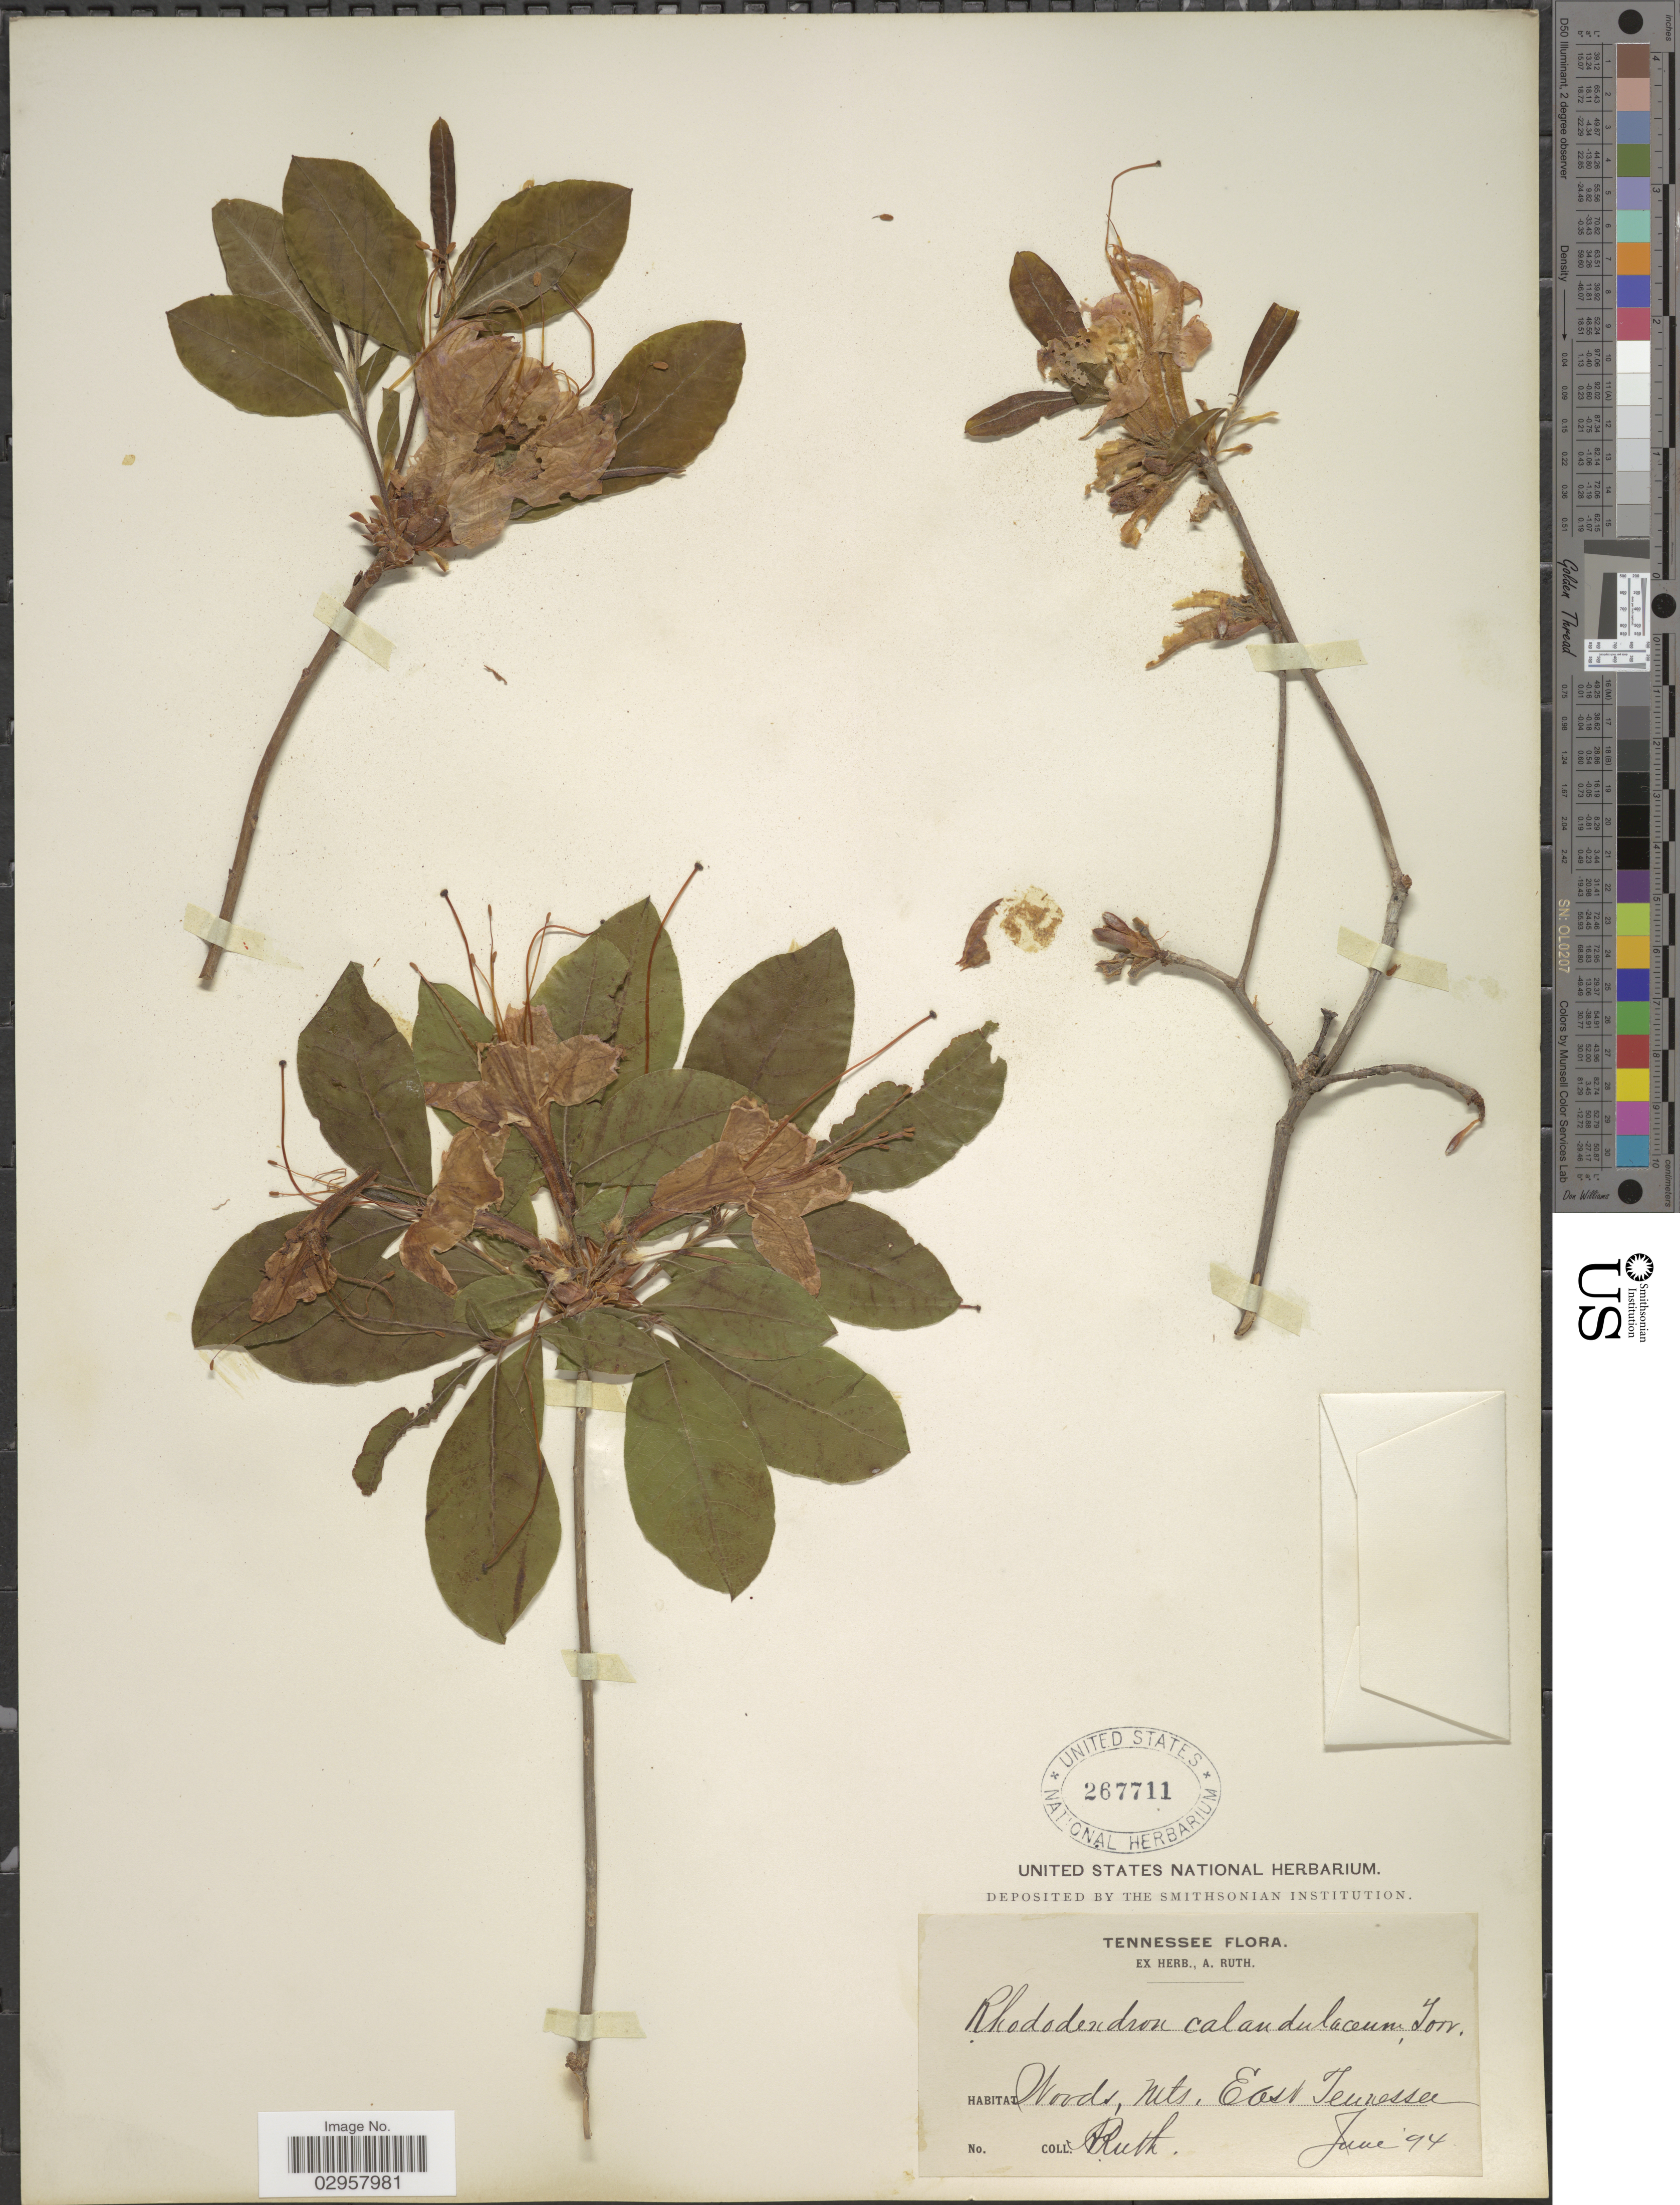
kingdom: Plantae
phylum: Tracheophyta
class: Magnoliopsida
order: Ericales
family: Ericaceae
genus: Rhododendron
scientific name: Rhododendron calendulaceum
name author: (Michx.) Torr.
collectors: A. Ruth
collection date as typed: Transcribed d/m/y: /6/94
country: United States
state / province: Tennessee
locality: Woods, Mts, East Tennessee.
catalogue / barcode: US 267711